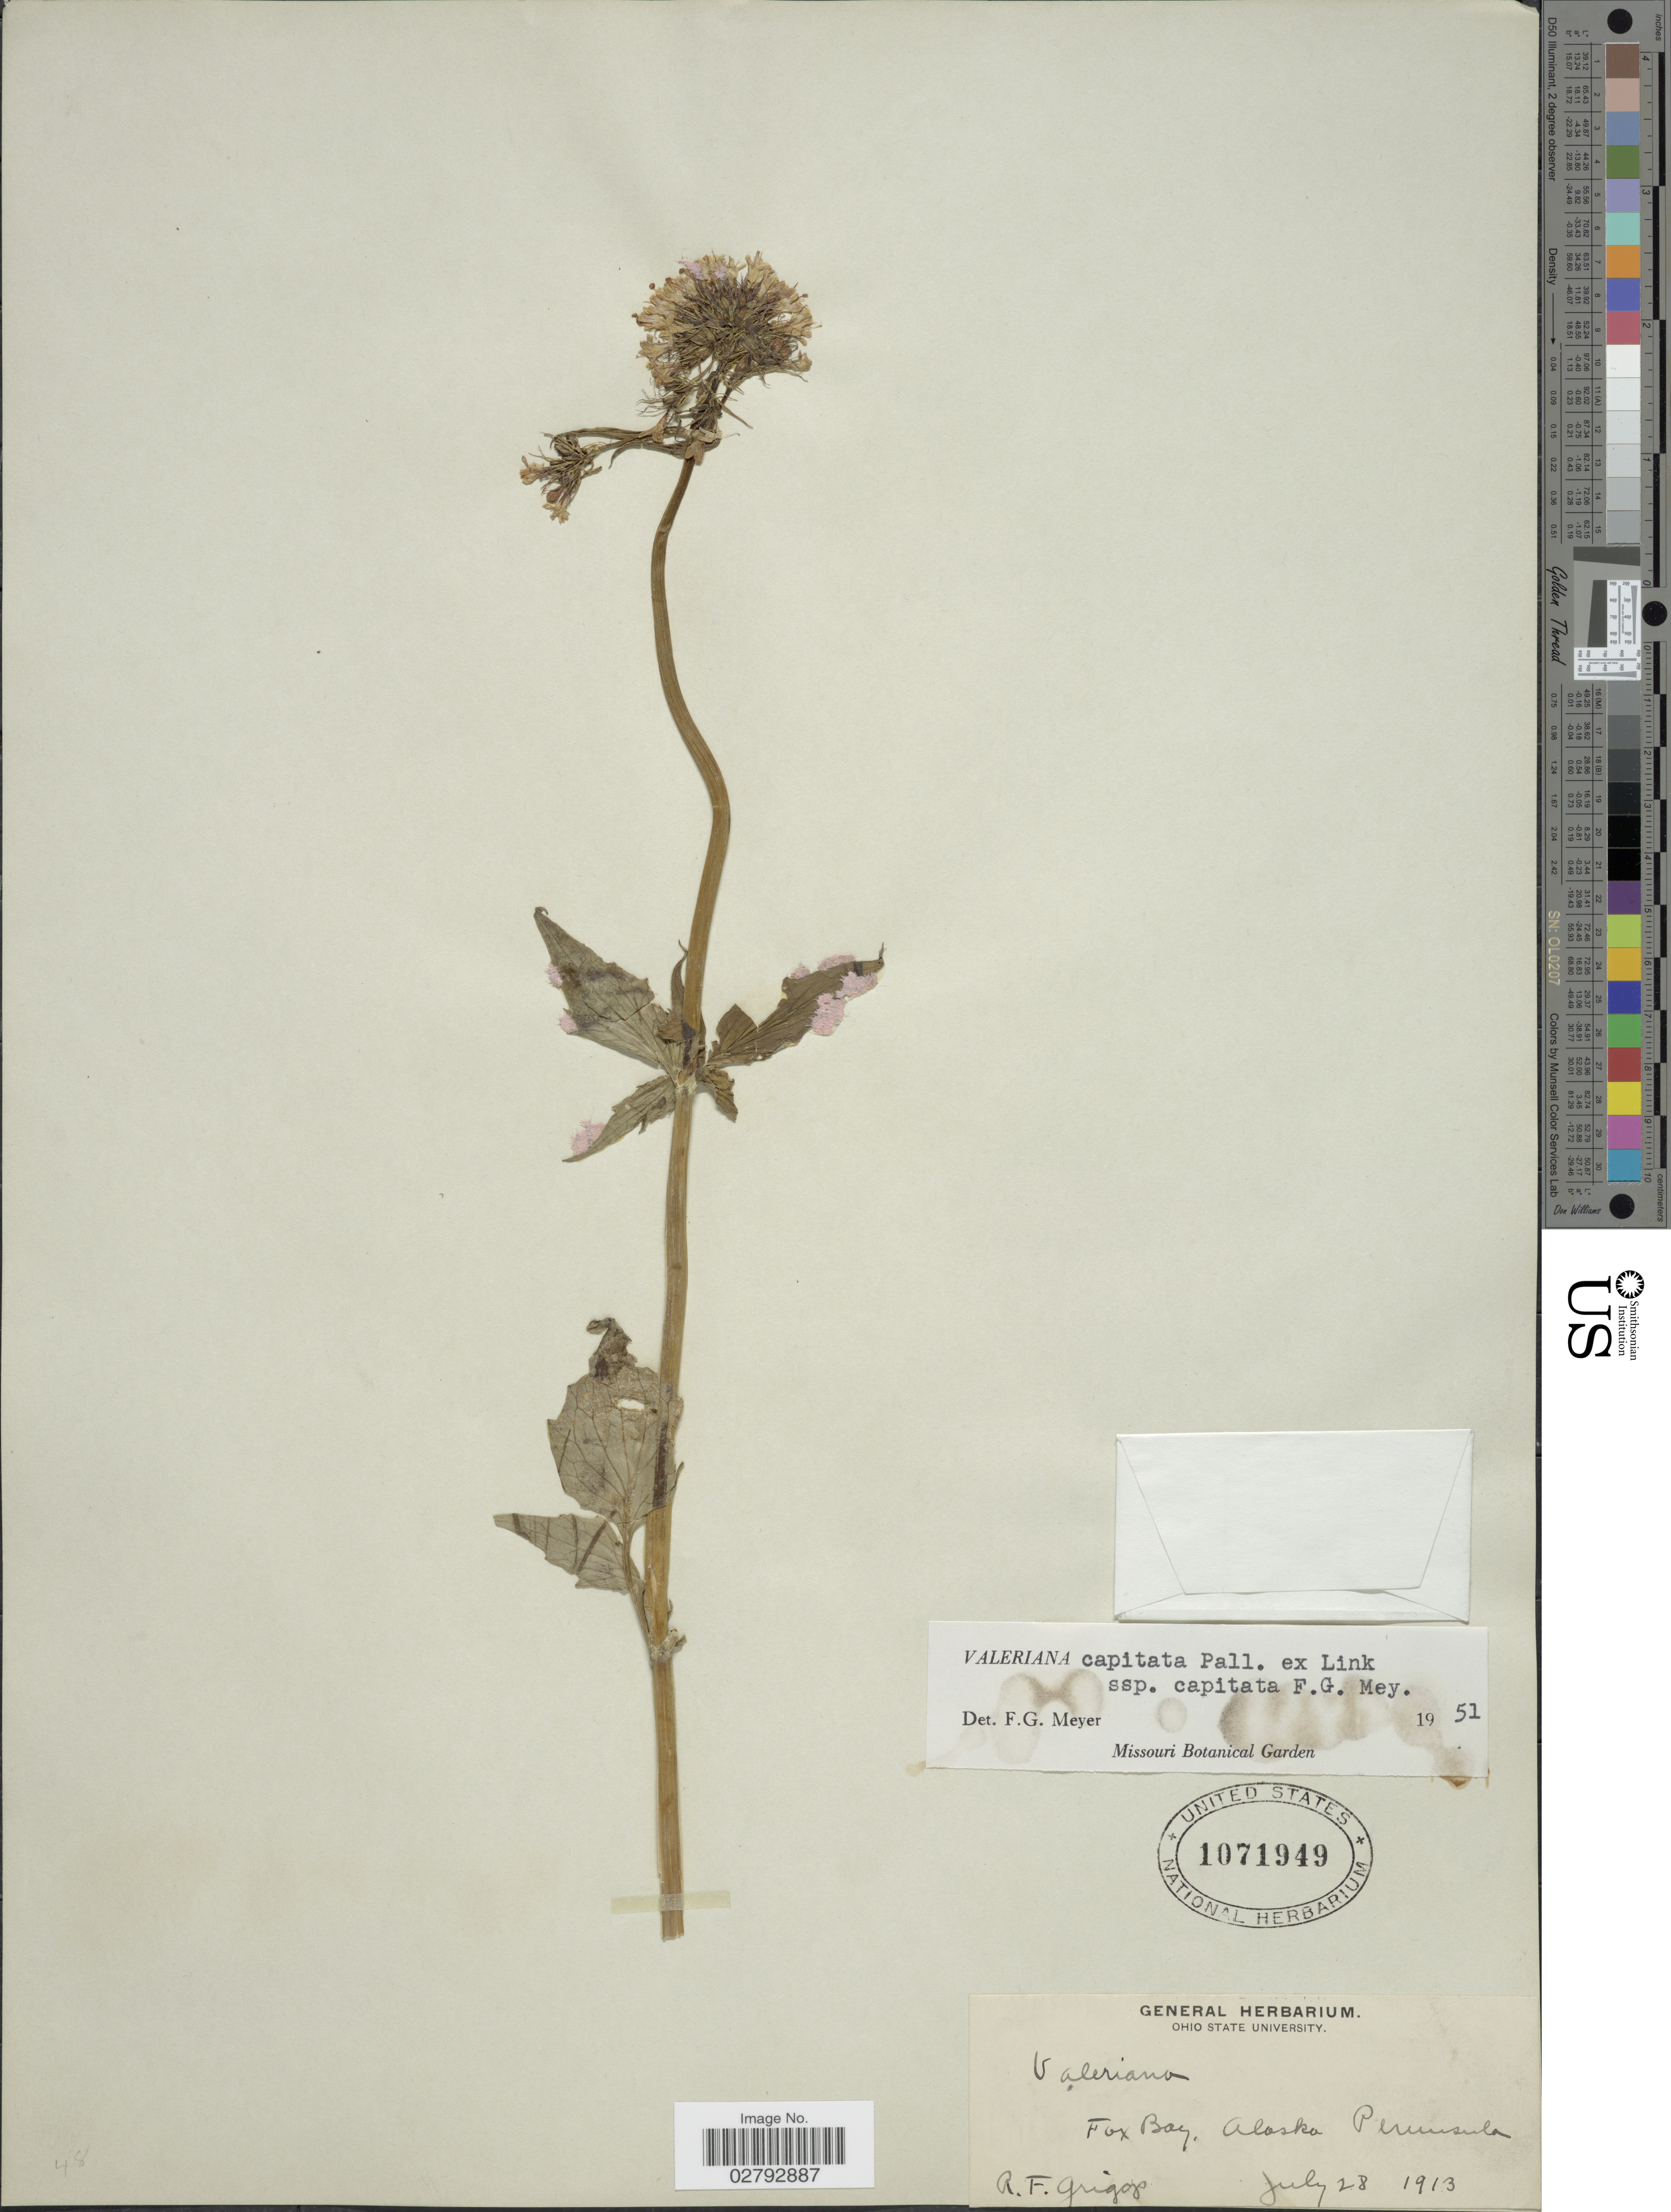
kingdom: Plantae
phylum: Tracheophyta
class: Magnoliopsida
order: Dipsacales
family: Caprifoliaceae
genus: Valeriana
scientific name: Valeriana capitata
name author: Link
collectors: R. F. Griggs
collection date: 1913-07-28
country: United States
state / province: Alaska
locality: Fox Bay. Alaska Peninsula.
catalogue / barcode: US 1071949